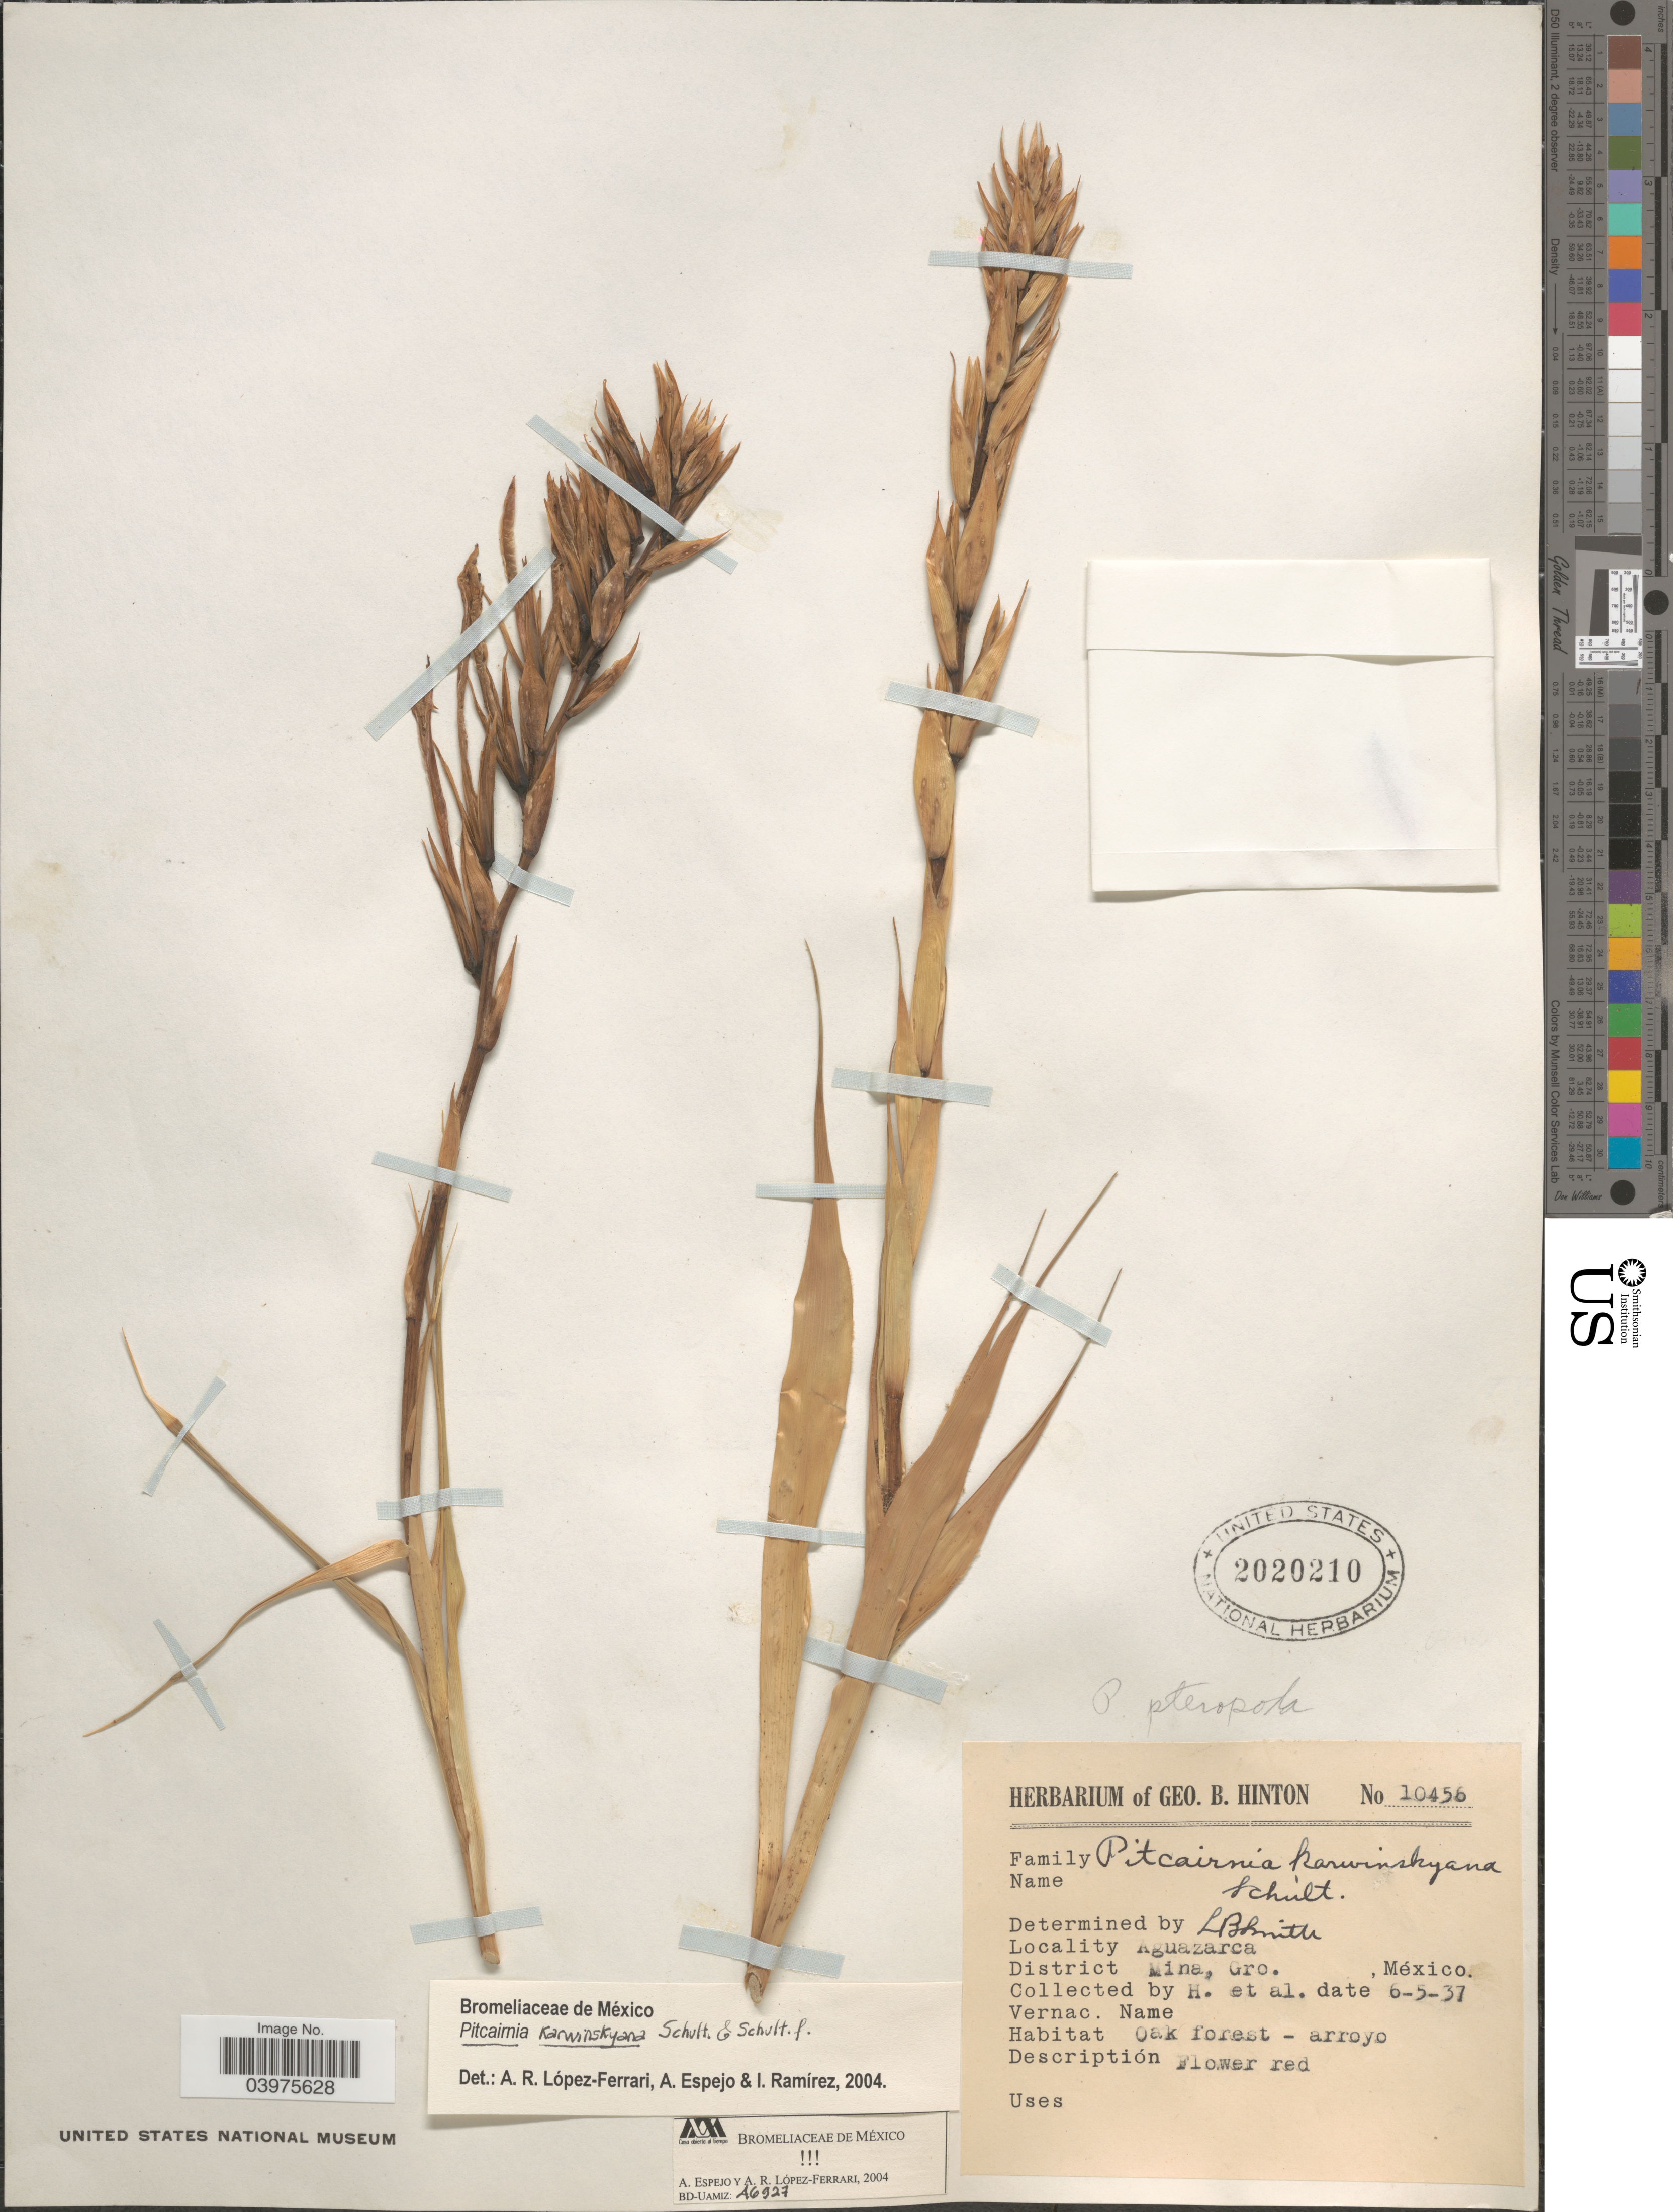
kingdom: Plantae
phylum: Tracheophyta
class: Liliopsida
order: Poales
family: Bromeliaceae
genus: Pitcairnia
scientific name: Pitcairnia karwinskyana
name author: Schult. & Schult. f.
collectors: G. B. Hinton & et al.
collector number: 10456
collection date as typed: Transcribed d/m/y: 6/5/37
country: Mexico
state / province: Guerrero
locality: Aguazarca. District Mina.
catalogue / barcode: US 2020210